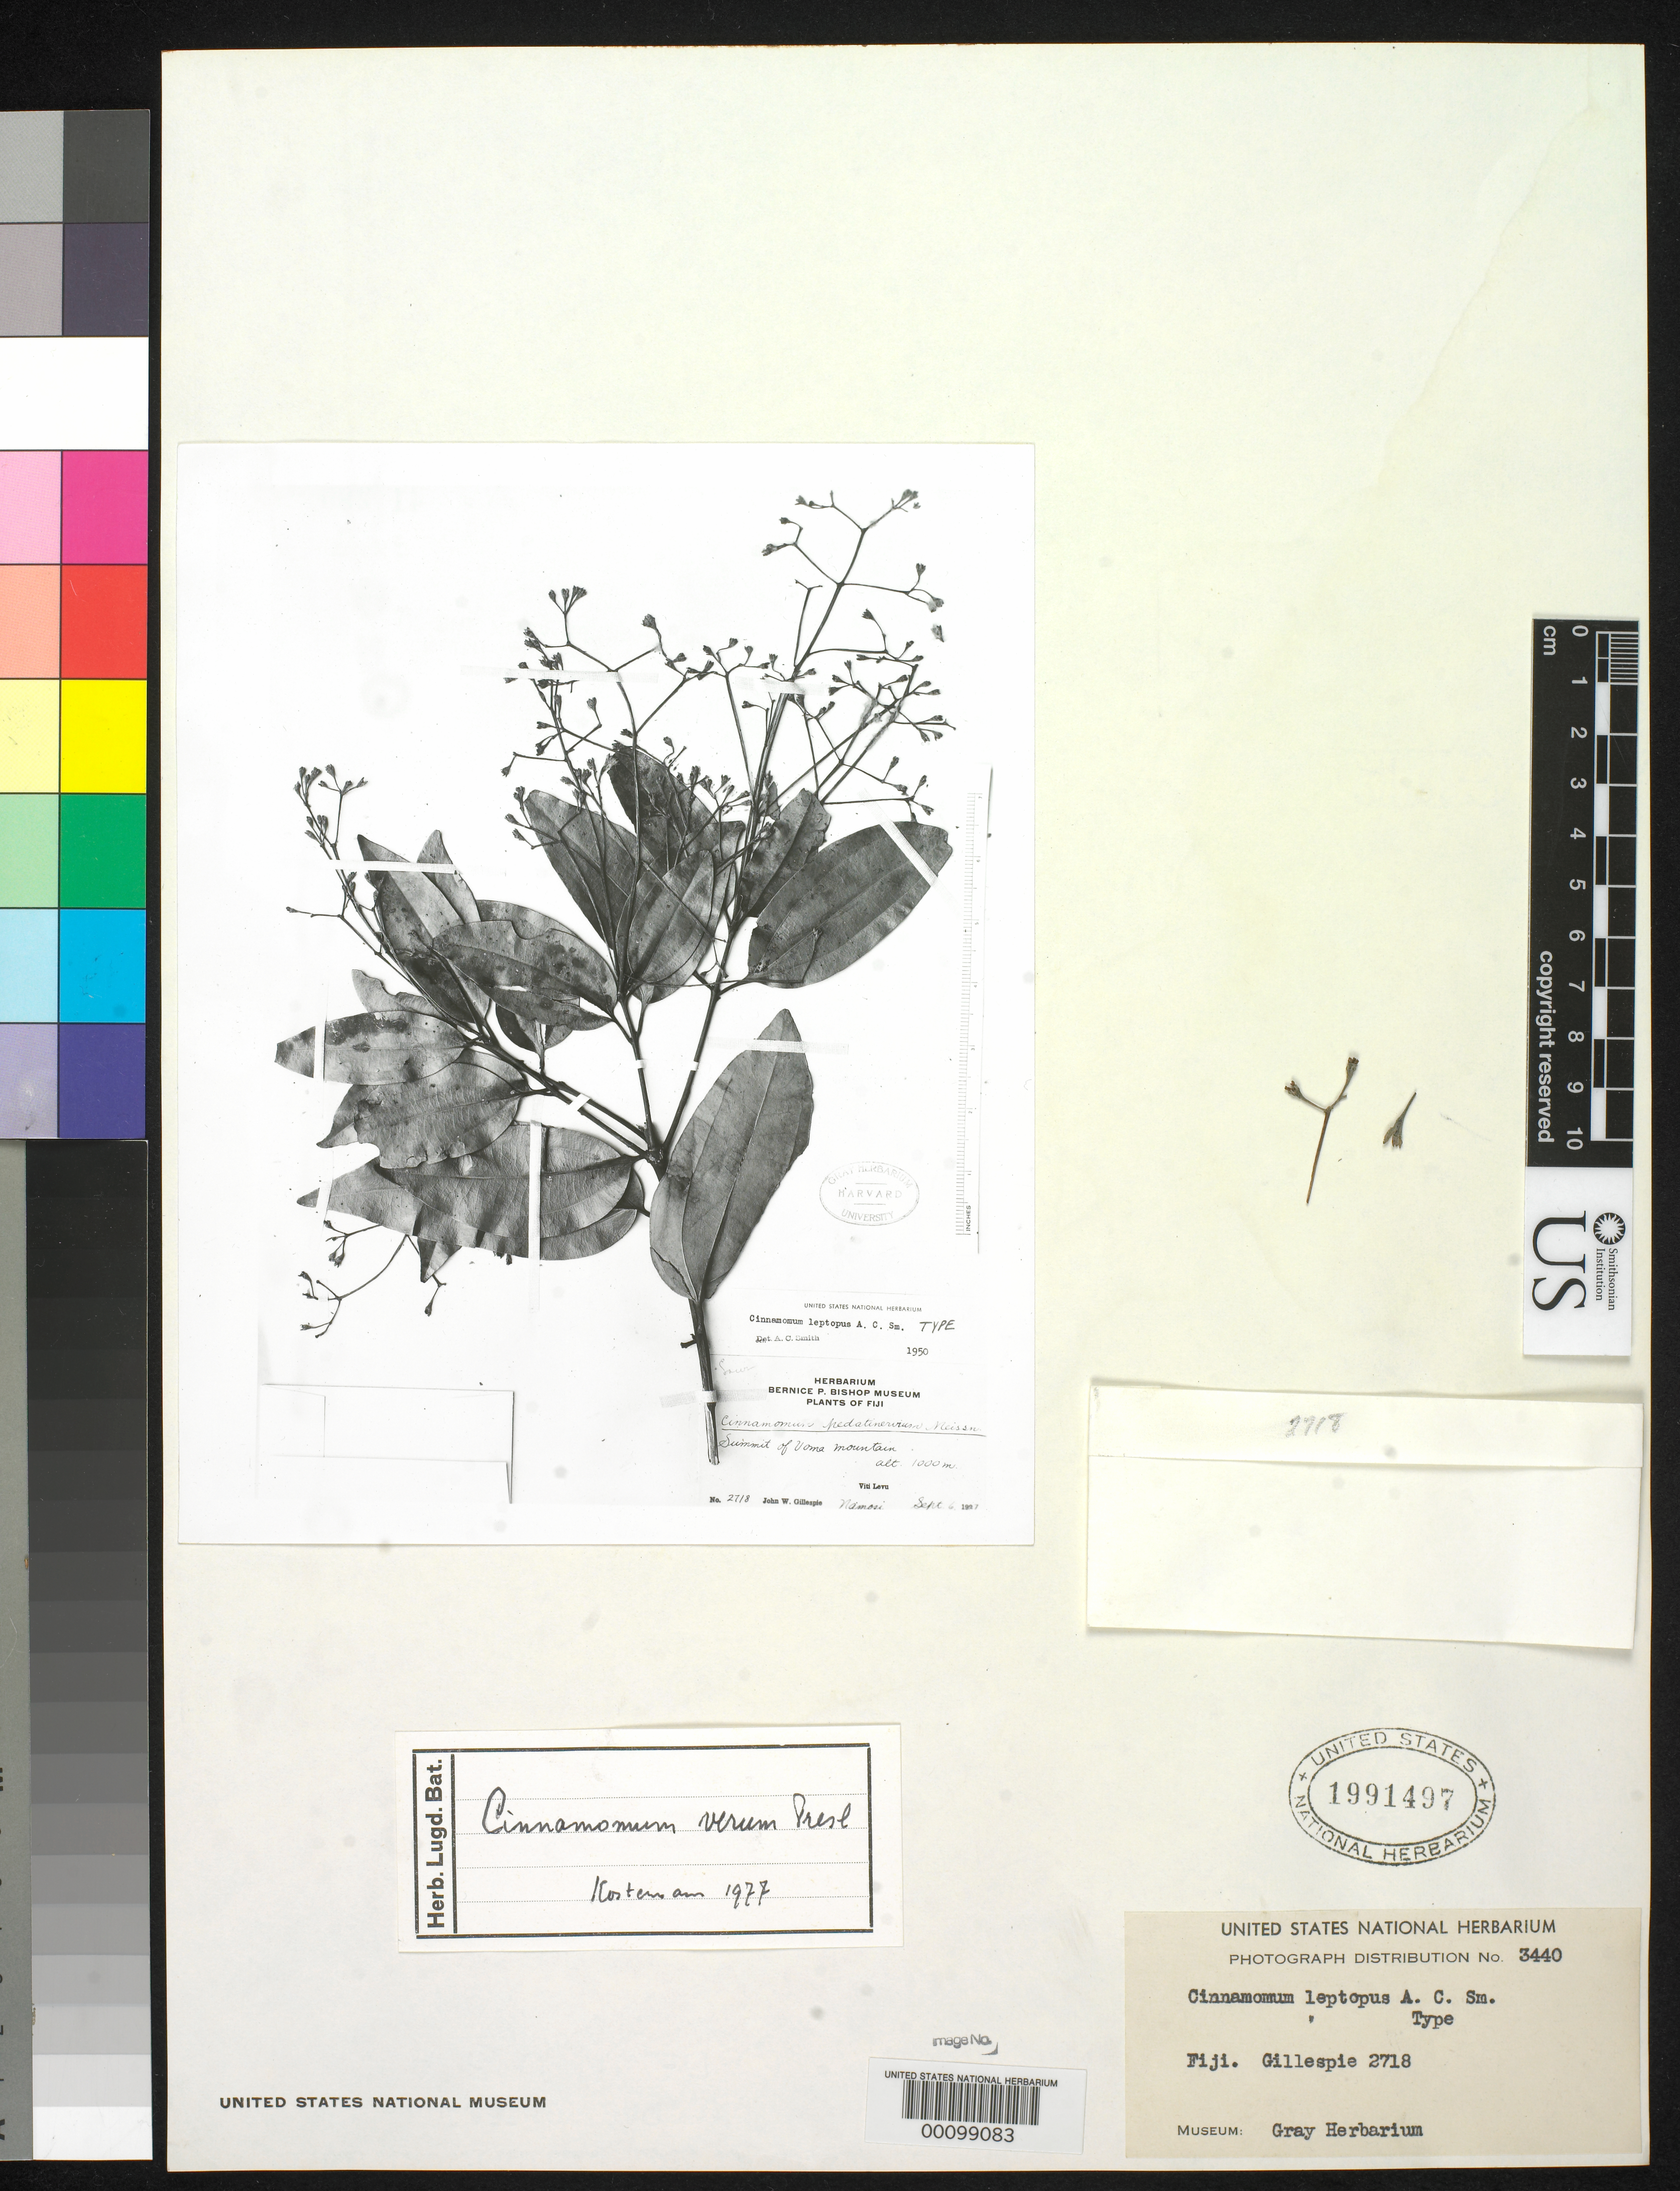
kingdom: Plantae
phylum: Tracheophyta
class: Magnoliopsida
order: Laurales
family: Lauraceae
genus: Cinnamomum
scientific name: Cinnamomum leptopus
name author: A.C. Sm.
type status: Isotype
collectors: J. W. Gillespie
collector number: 2718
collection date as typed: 06 Sep 1927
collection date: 1927-09-06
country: Fiji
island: Viti Levu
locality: Namosi, summit of Mt. Voma. [Viti Levu Group]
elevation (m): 1000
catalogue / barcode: US 1991497